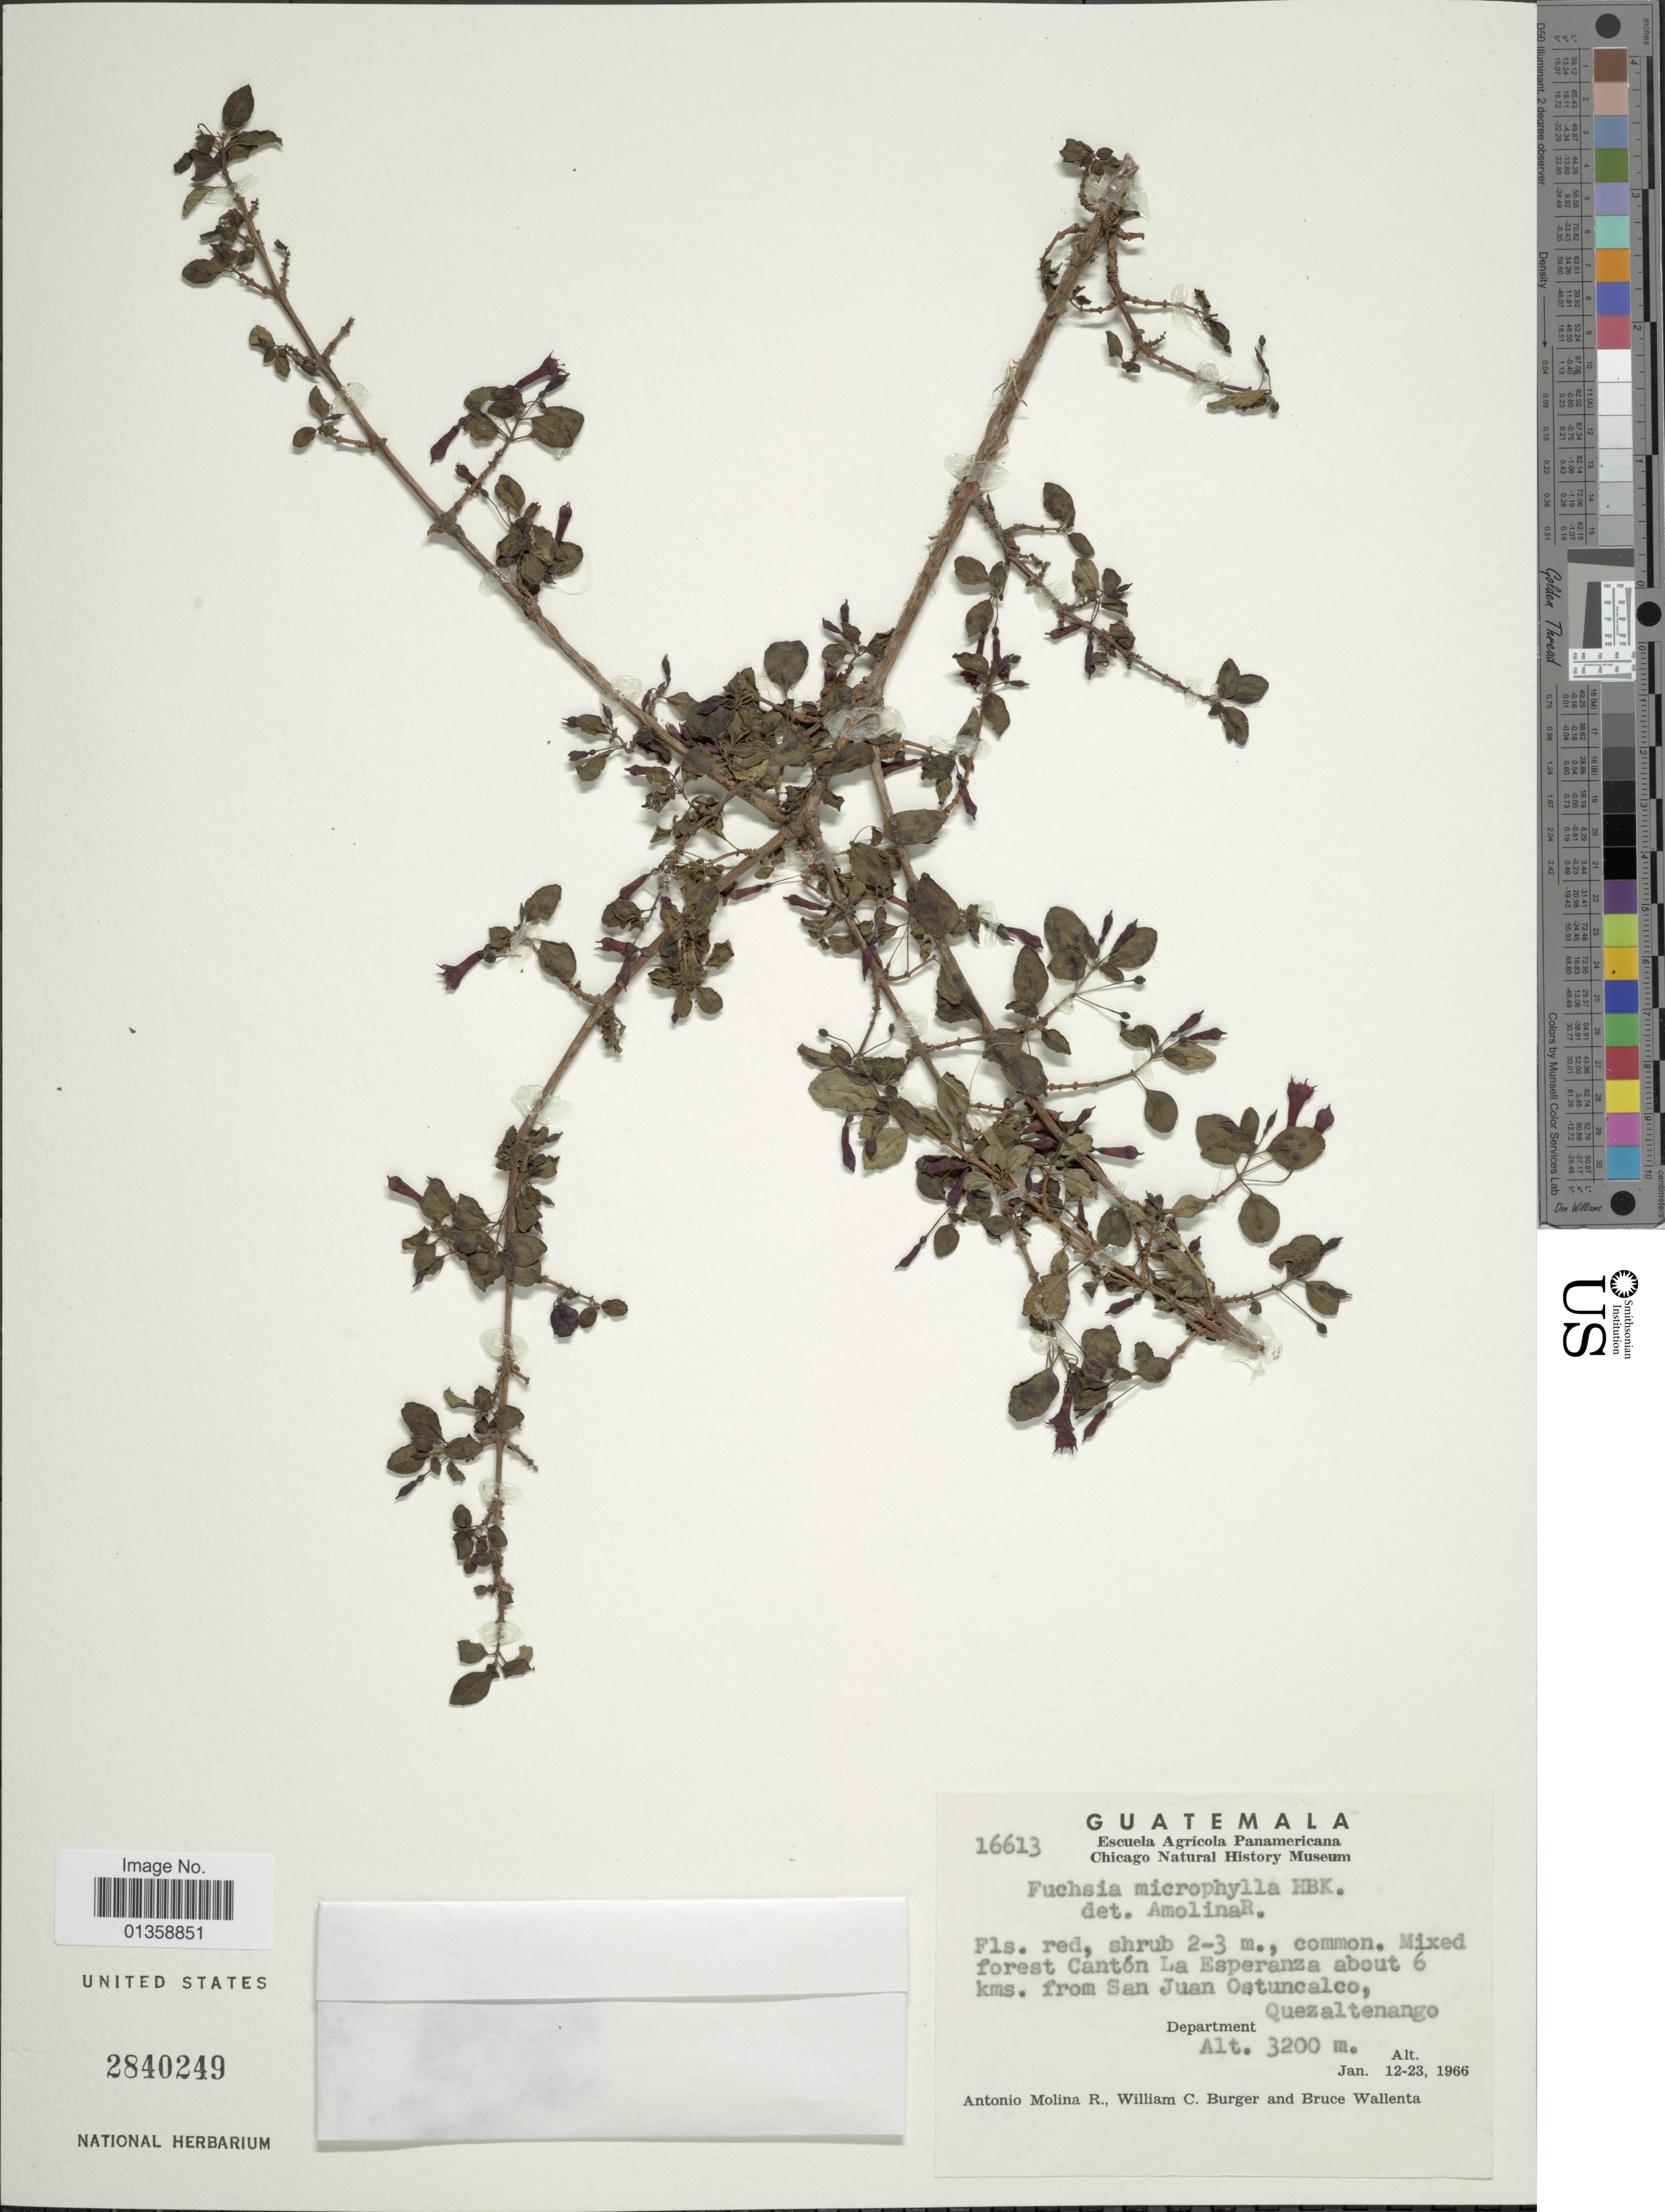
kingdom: Plantae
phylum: Tracheophyta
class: Magnoliopsida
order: Myrtales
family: Onagraceae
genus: Fuchsia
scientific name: Fuchsia microphylla subsp. microphylla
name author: Kunth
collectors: A. Molina R., W. Burger & B. Wallenta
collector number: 16613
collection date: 1966-01-12/1966-01-23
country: Guatemala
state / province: Quetzaltenango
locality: Mixed forest Cantón La Esperanza about 6 kms. from San Juan Oatuncalco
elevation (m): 3200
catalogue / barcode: US 2840249